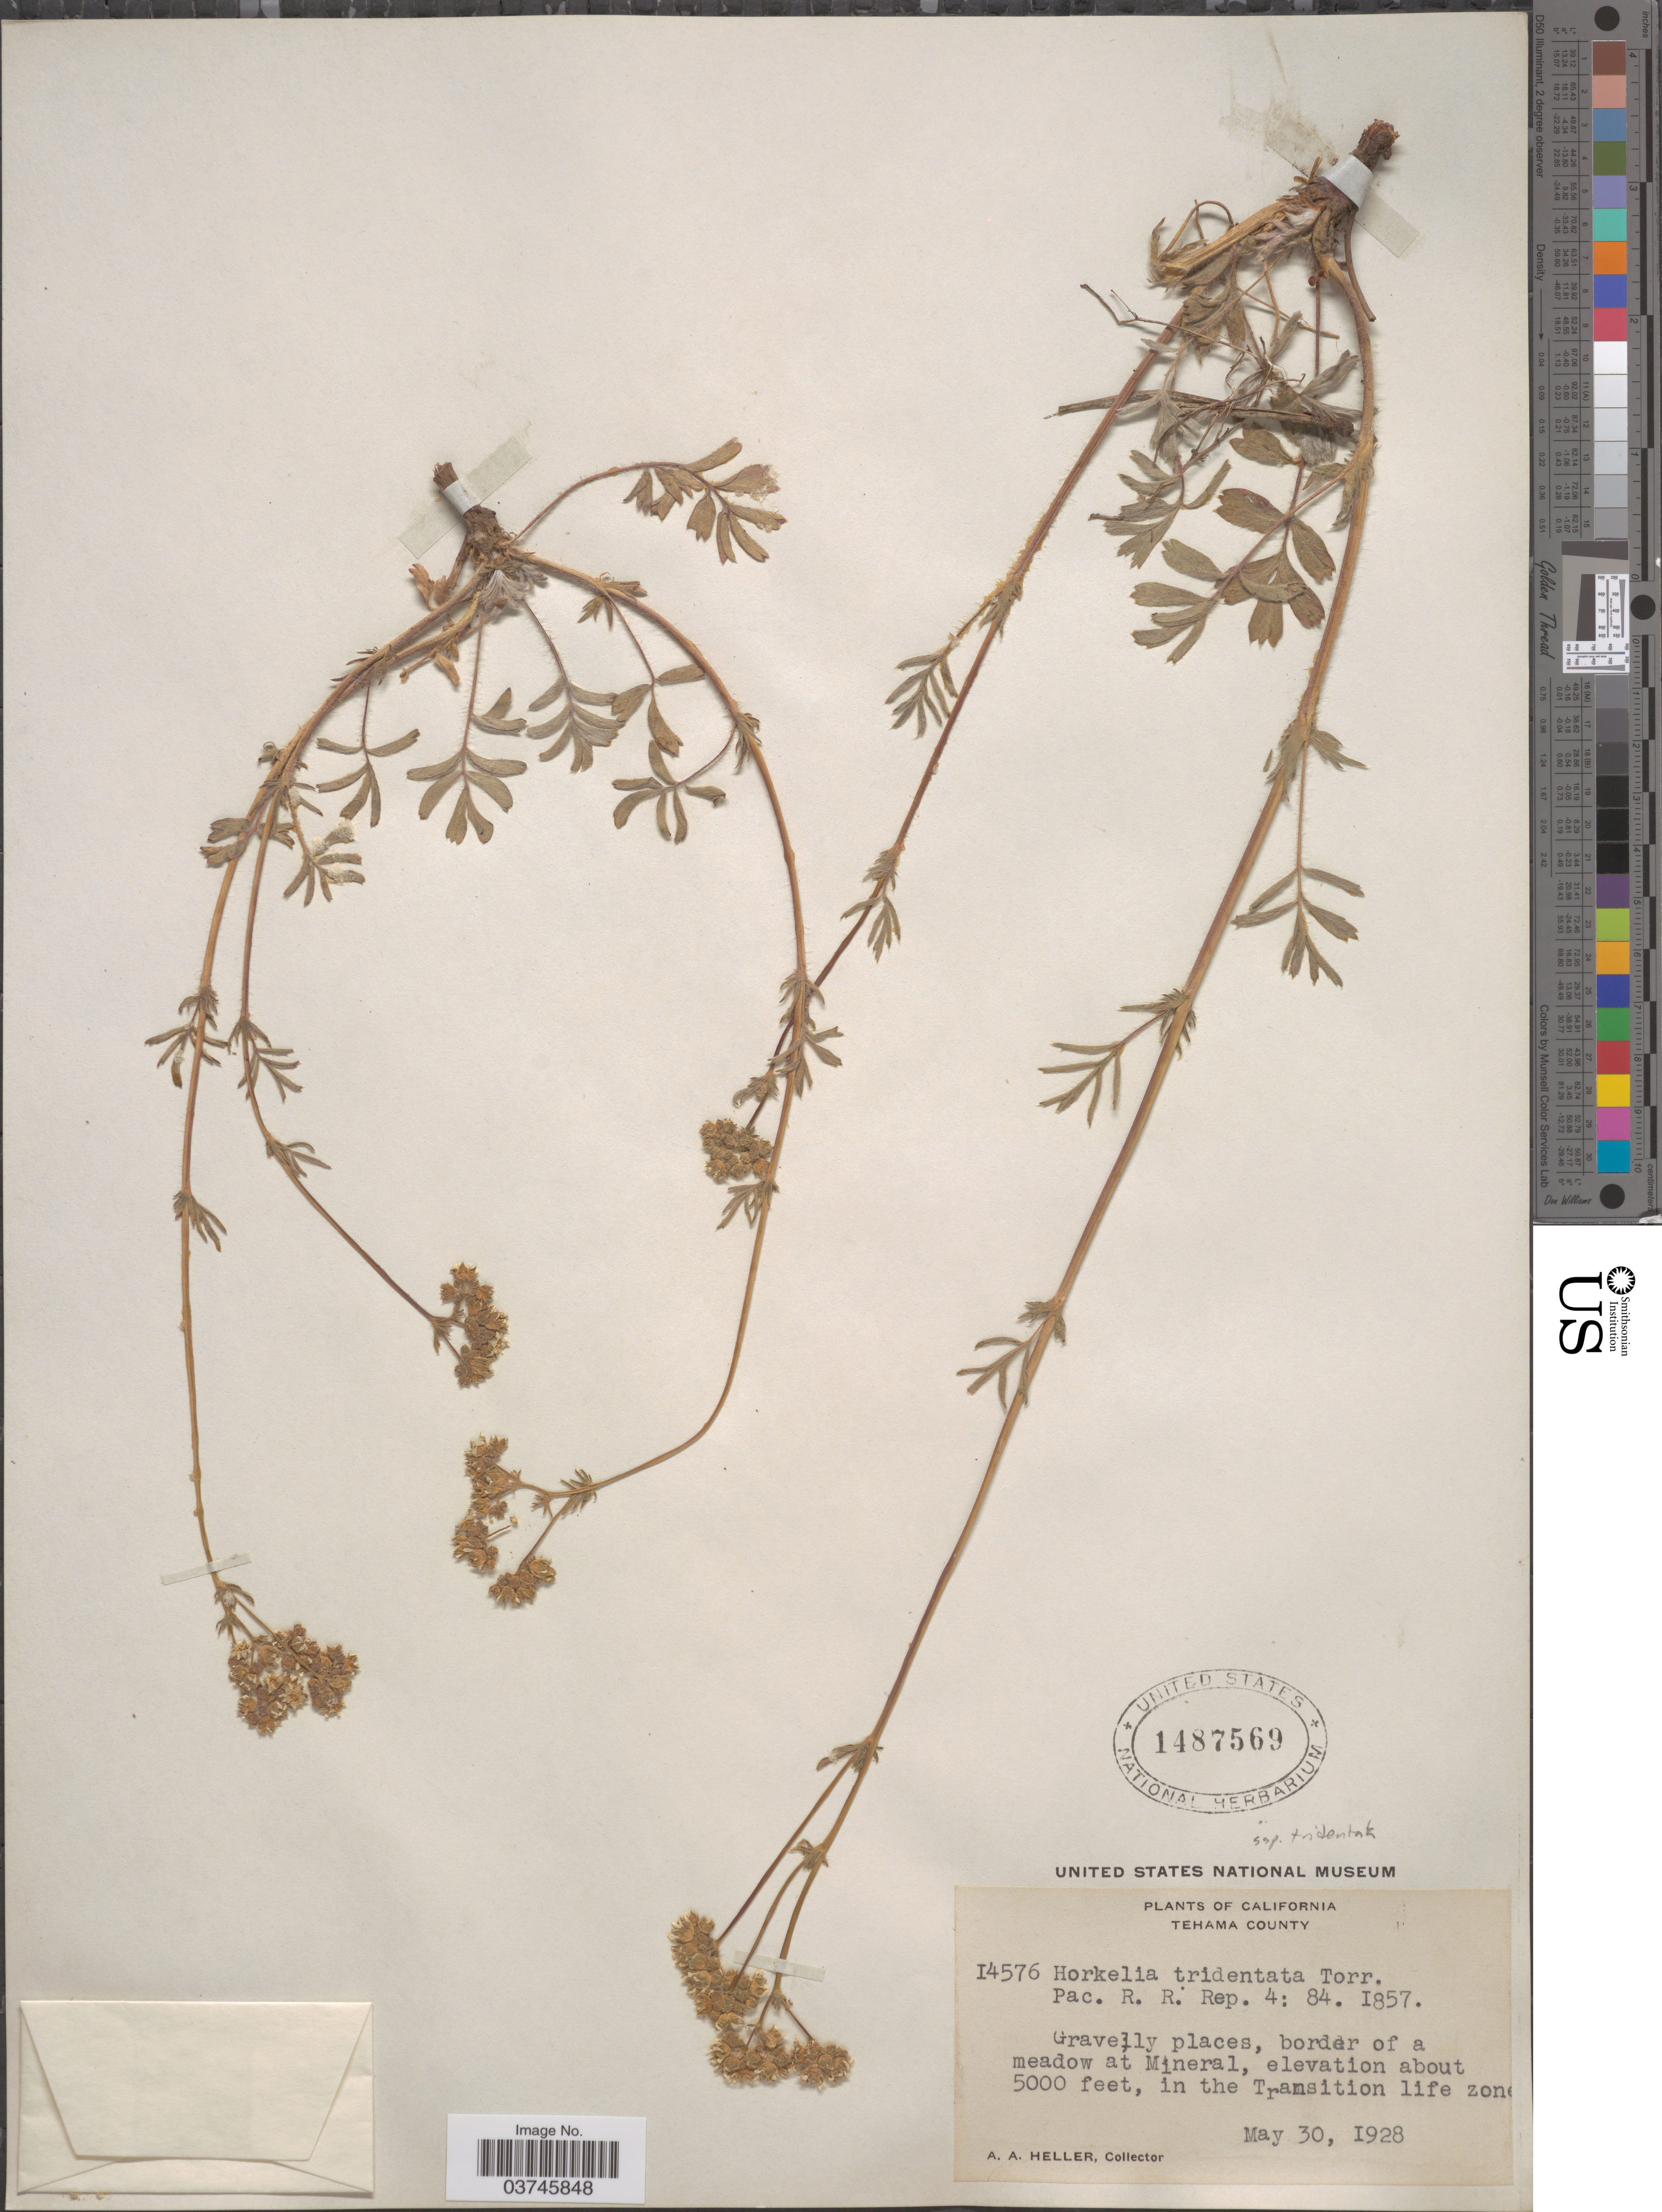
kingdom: Plantae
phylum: Tracheophyta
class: Magnoliopsida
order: Rosales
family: Rosaceae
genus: Potentilla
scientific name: Potentilla tilingii var. tilingii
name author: (Regel) Greene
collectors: A. A. Heller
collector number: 14576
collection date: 1928-05-30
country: United States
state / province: California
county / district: Tehama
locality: Tehama County. Border of a meadow at Mineral.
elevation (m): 1524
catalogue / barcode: US 1487569